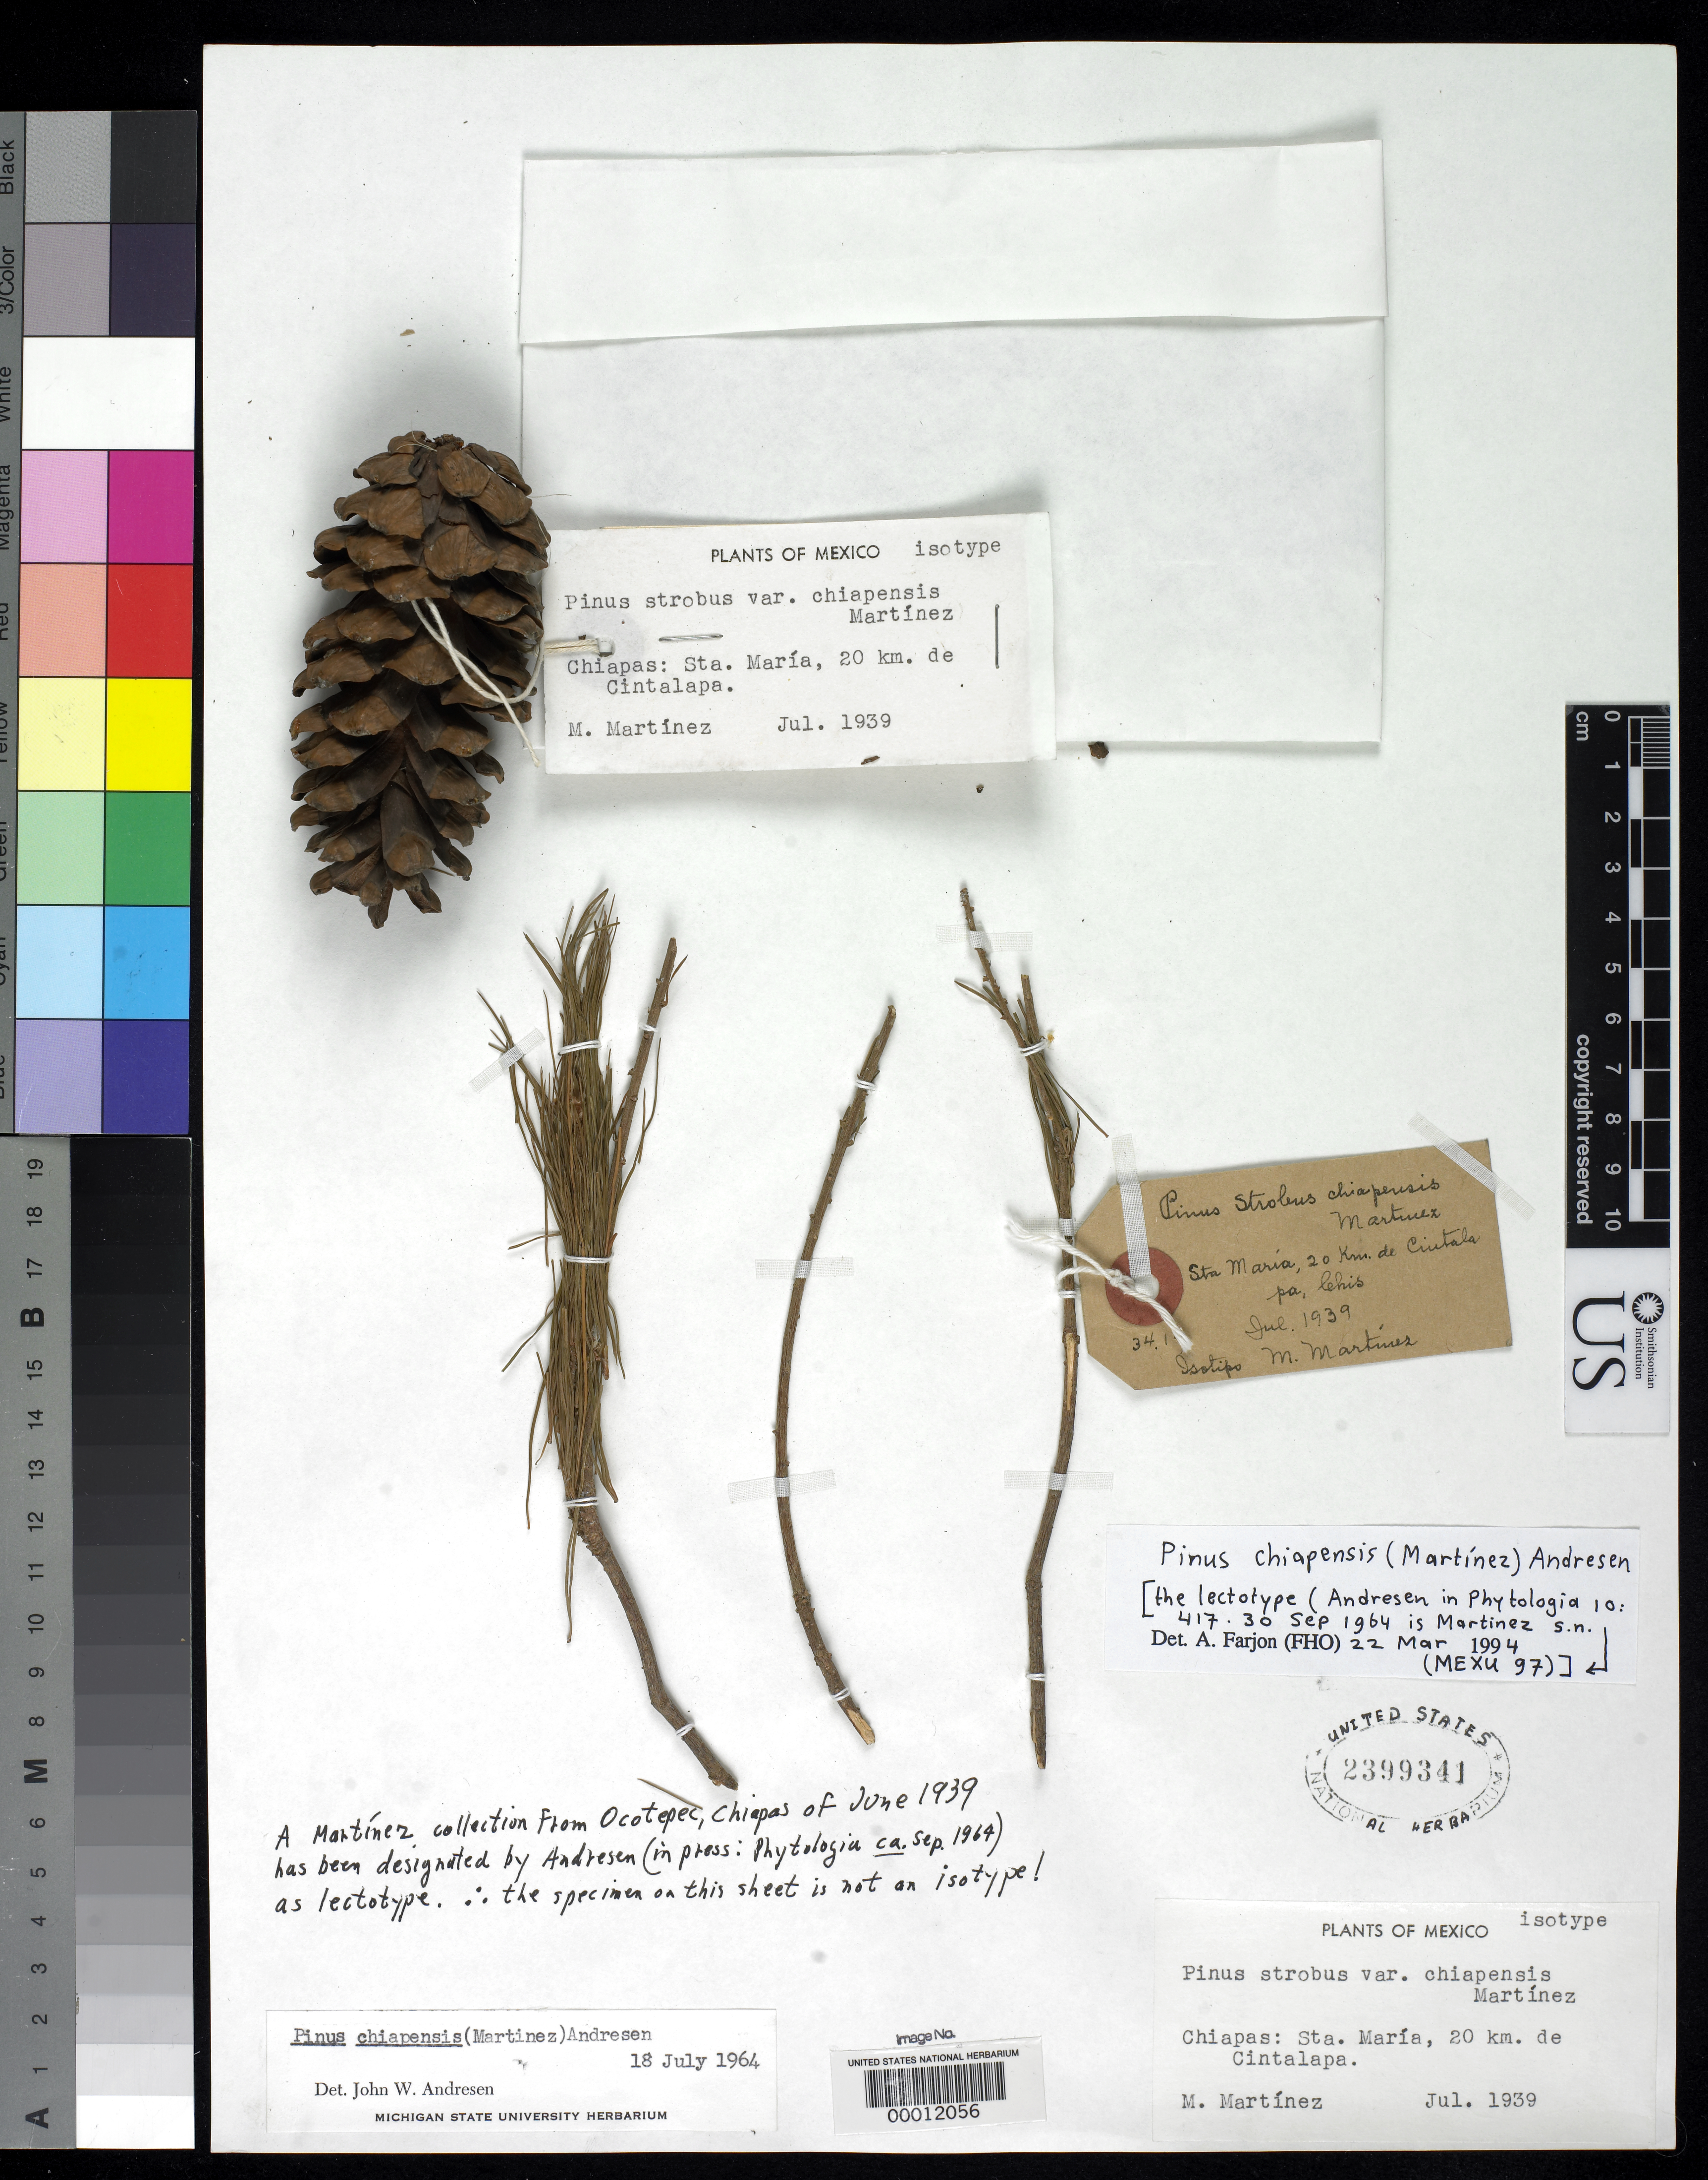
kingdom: Plantae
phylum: Tracheophyta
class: Pinopsida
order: Pinales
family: Pinaceae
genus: Pinus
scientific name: Pinus strobus var. chiapensis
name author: Martínez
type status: Syntype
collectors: M. Martínez M.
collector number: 34.19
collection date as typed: Jul 1939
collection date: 1939-07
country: Mexico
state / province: Chiapas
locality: Sta. Maria, 20 km de Cintalapa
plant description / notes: Annotated as "Isotipo", apparently by Martínez. Lectotype collection is Martínez s.n. (coll. date Jun 1939), as designated by Andresen, Phytologia 10: 417 (1964).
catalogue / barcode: US 2399341